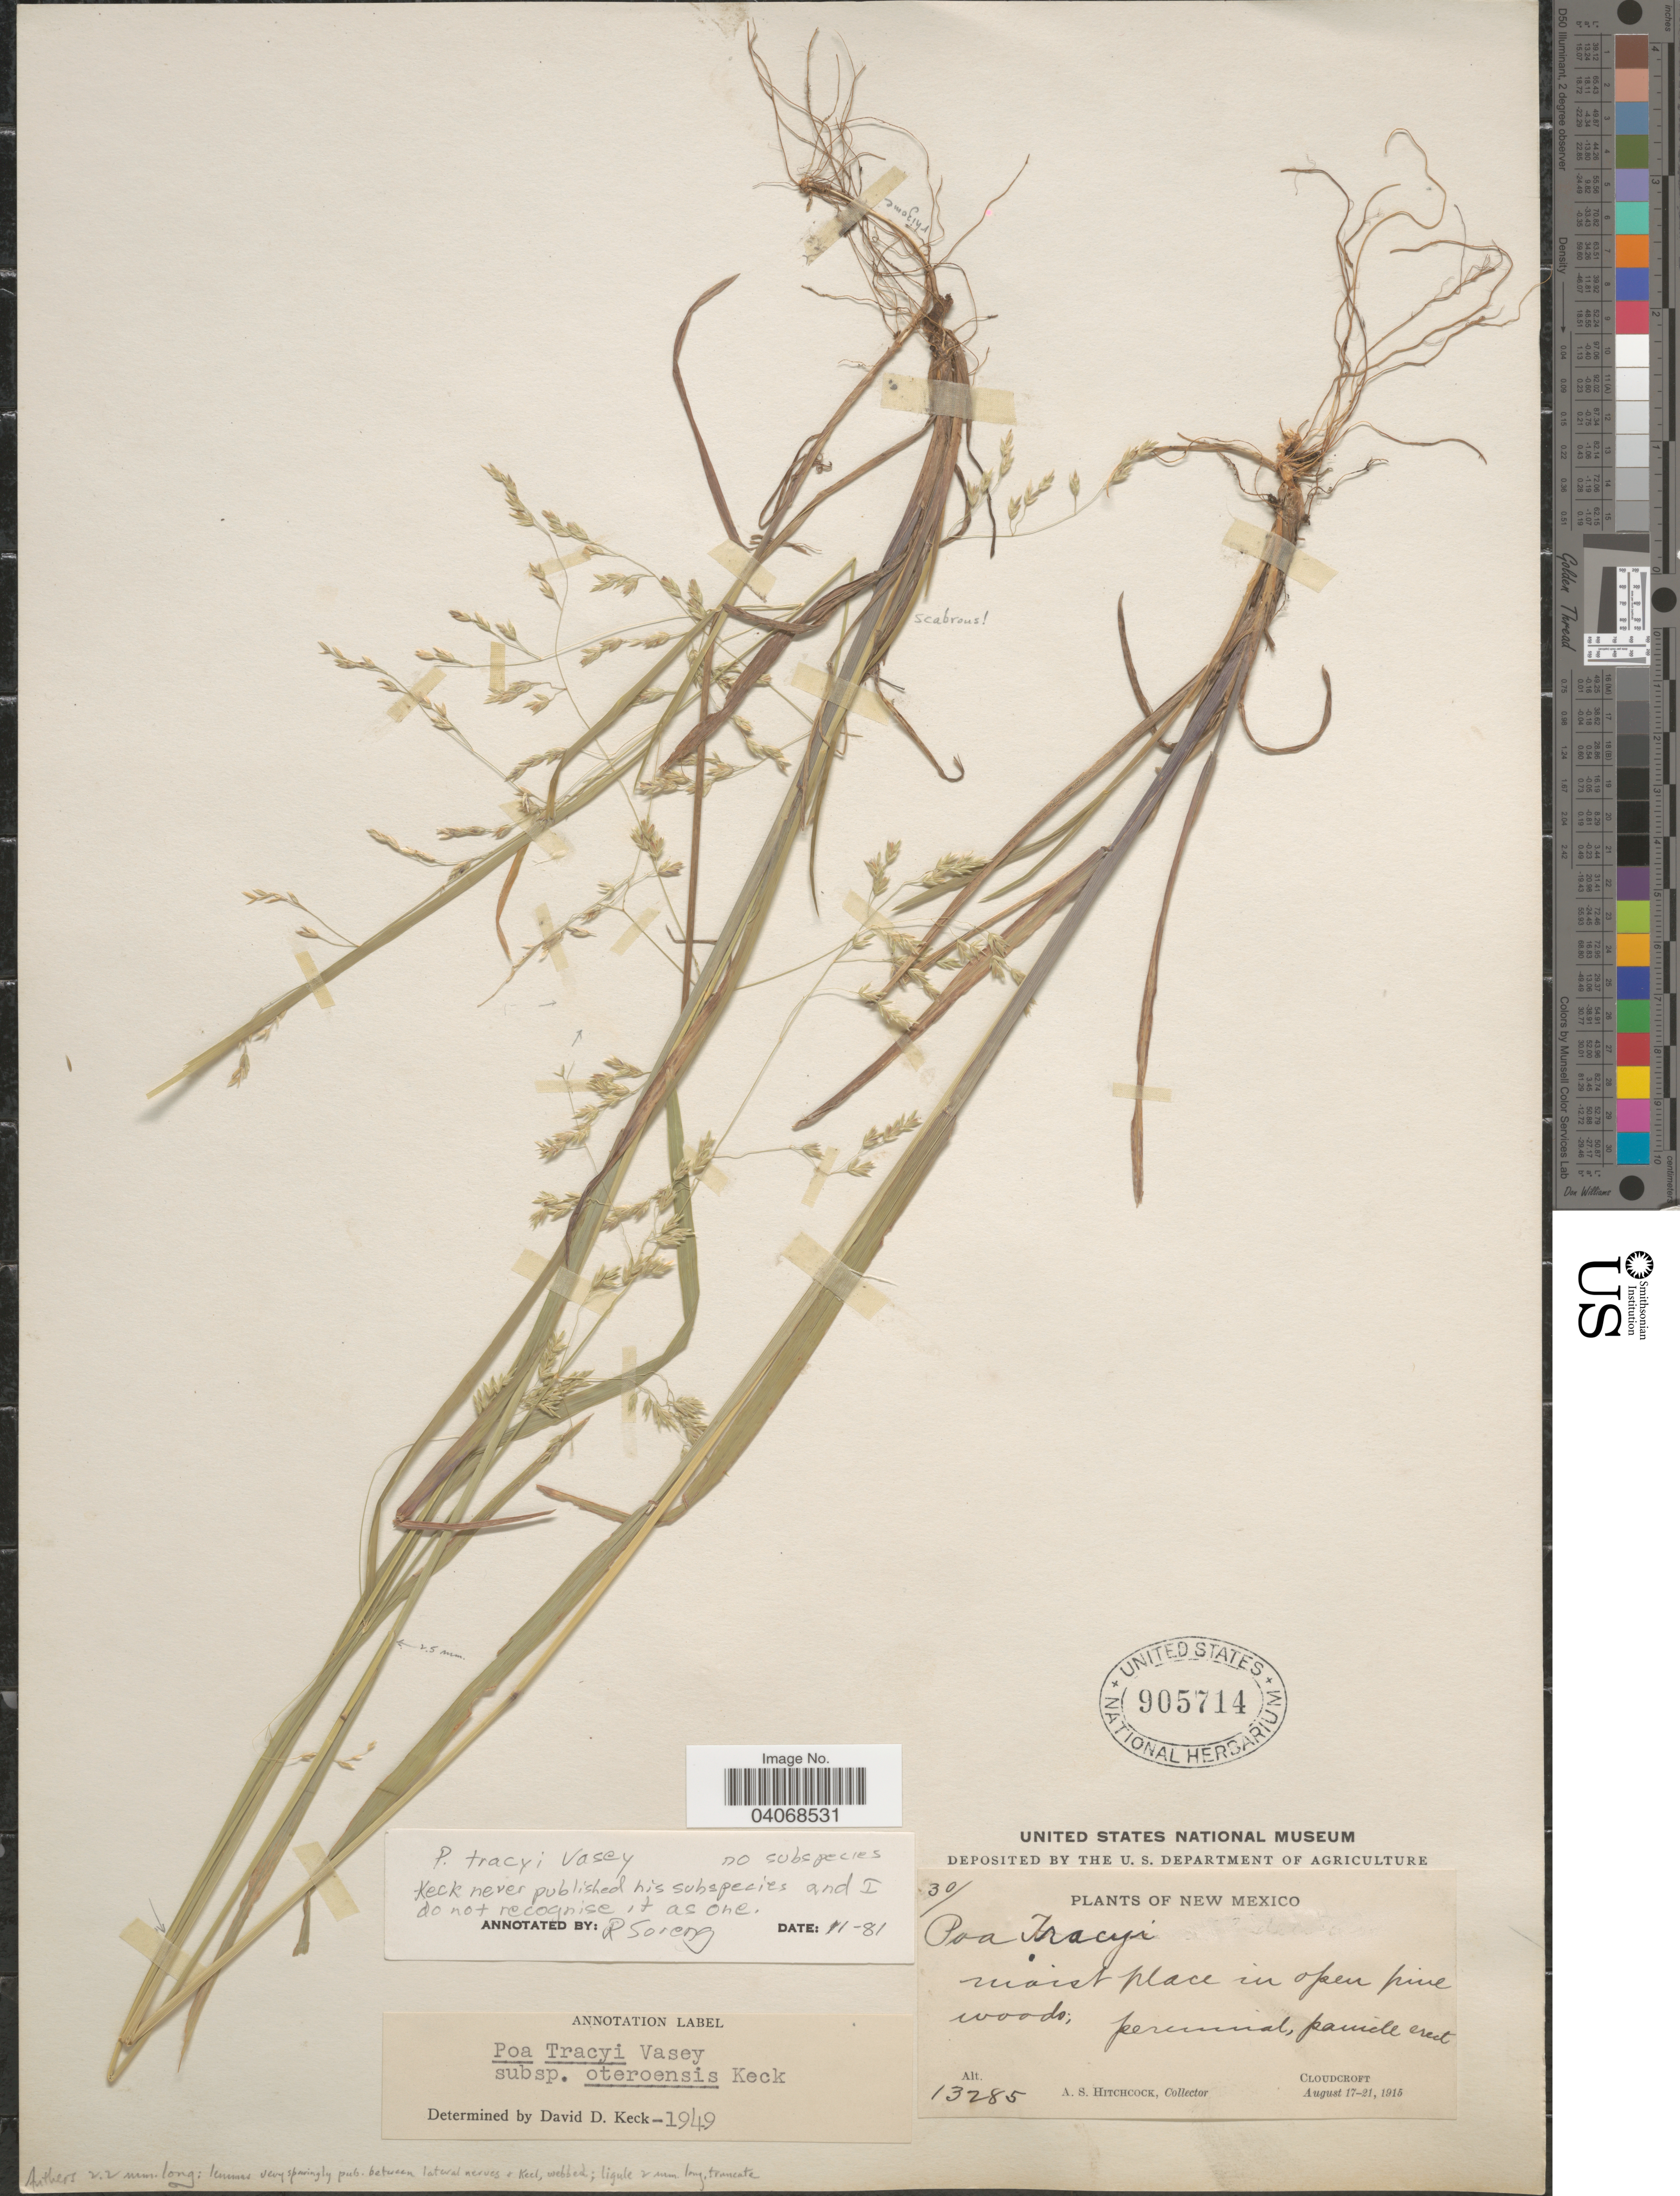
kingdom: Plantae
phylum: Tracheophyta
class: Liliopsida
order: Poales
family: Poaceae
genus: Poa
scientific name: Poa tracyi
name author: Vasey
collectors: A. S. Hitchcock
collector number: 13285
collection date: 1915-08-17/1915-08-21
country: United States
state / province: New Mexico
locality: Moist place in open pine woods. Cloudcroft.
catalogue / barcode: US 905714